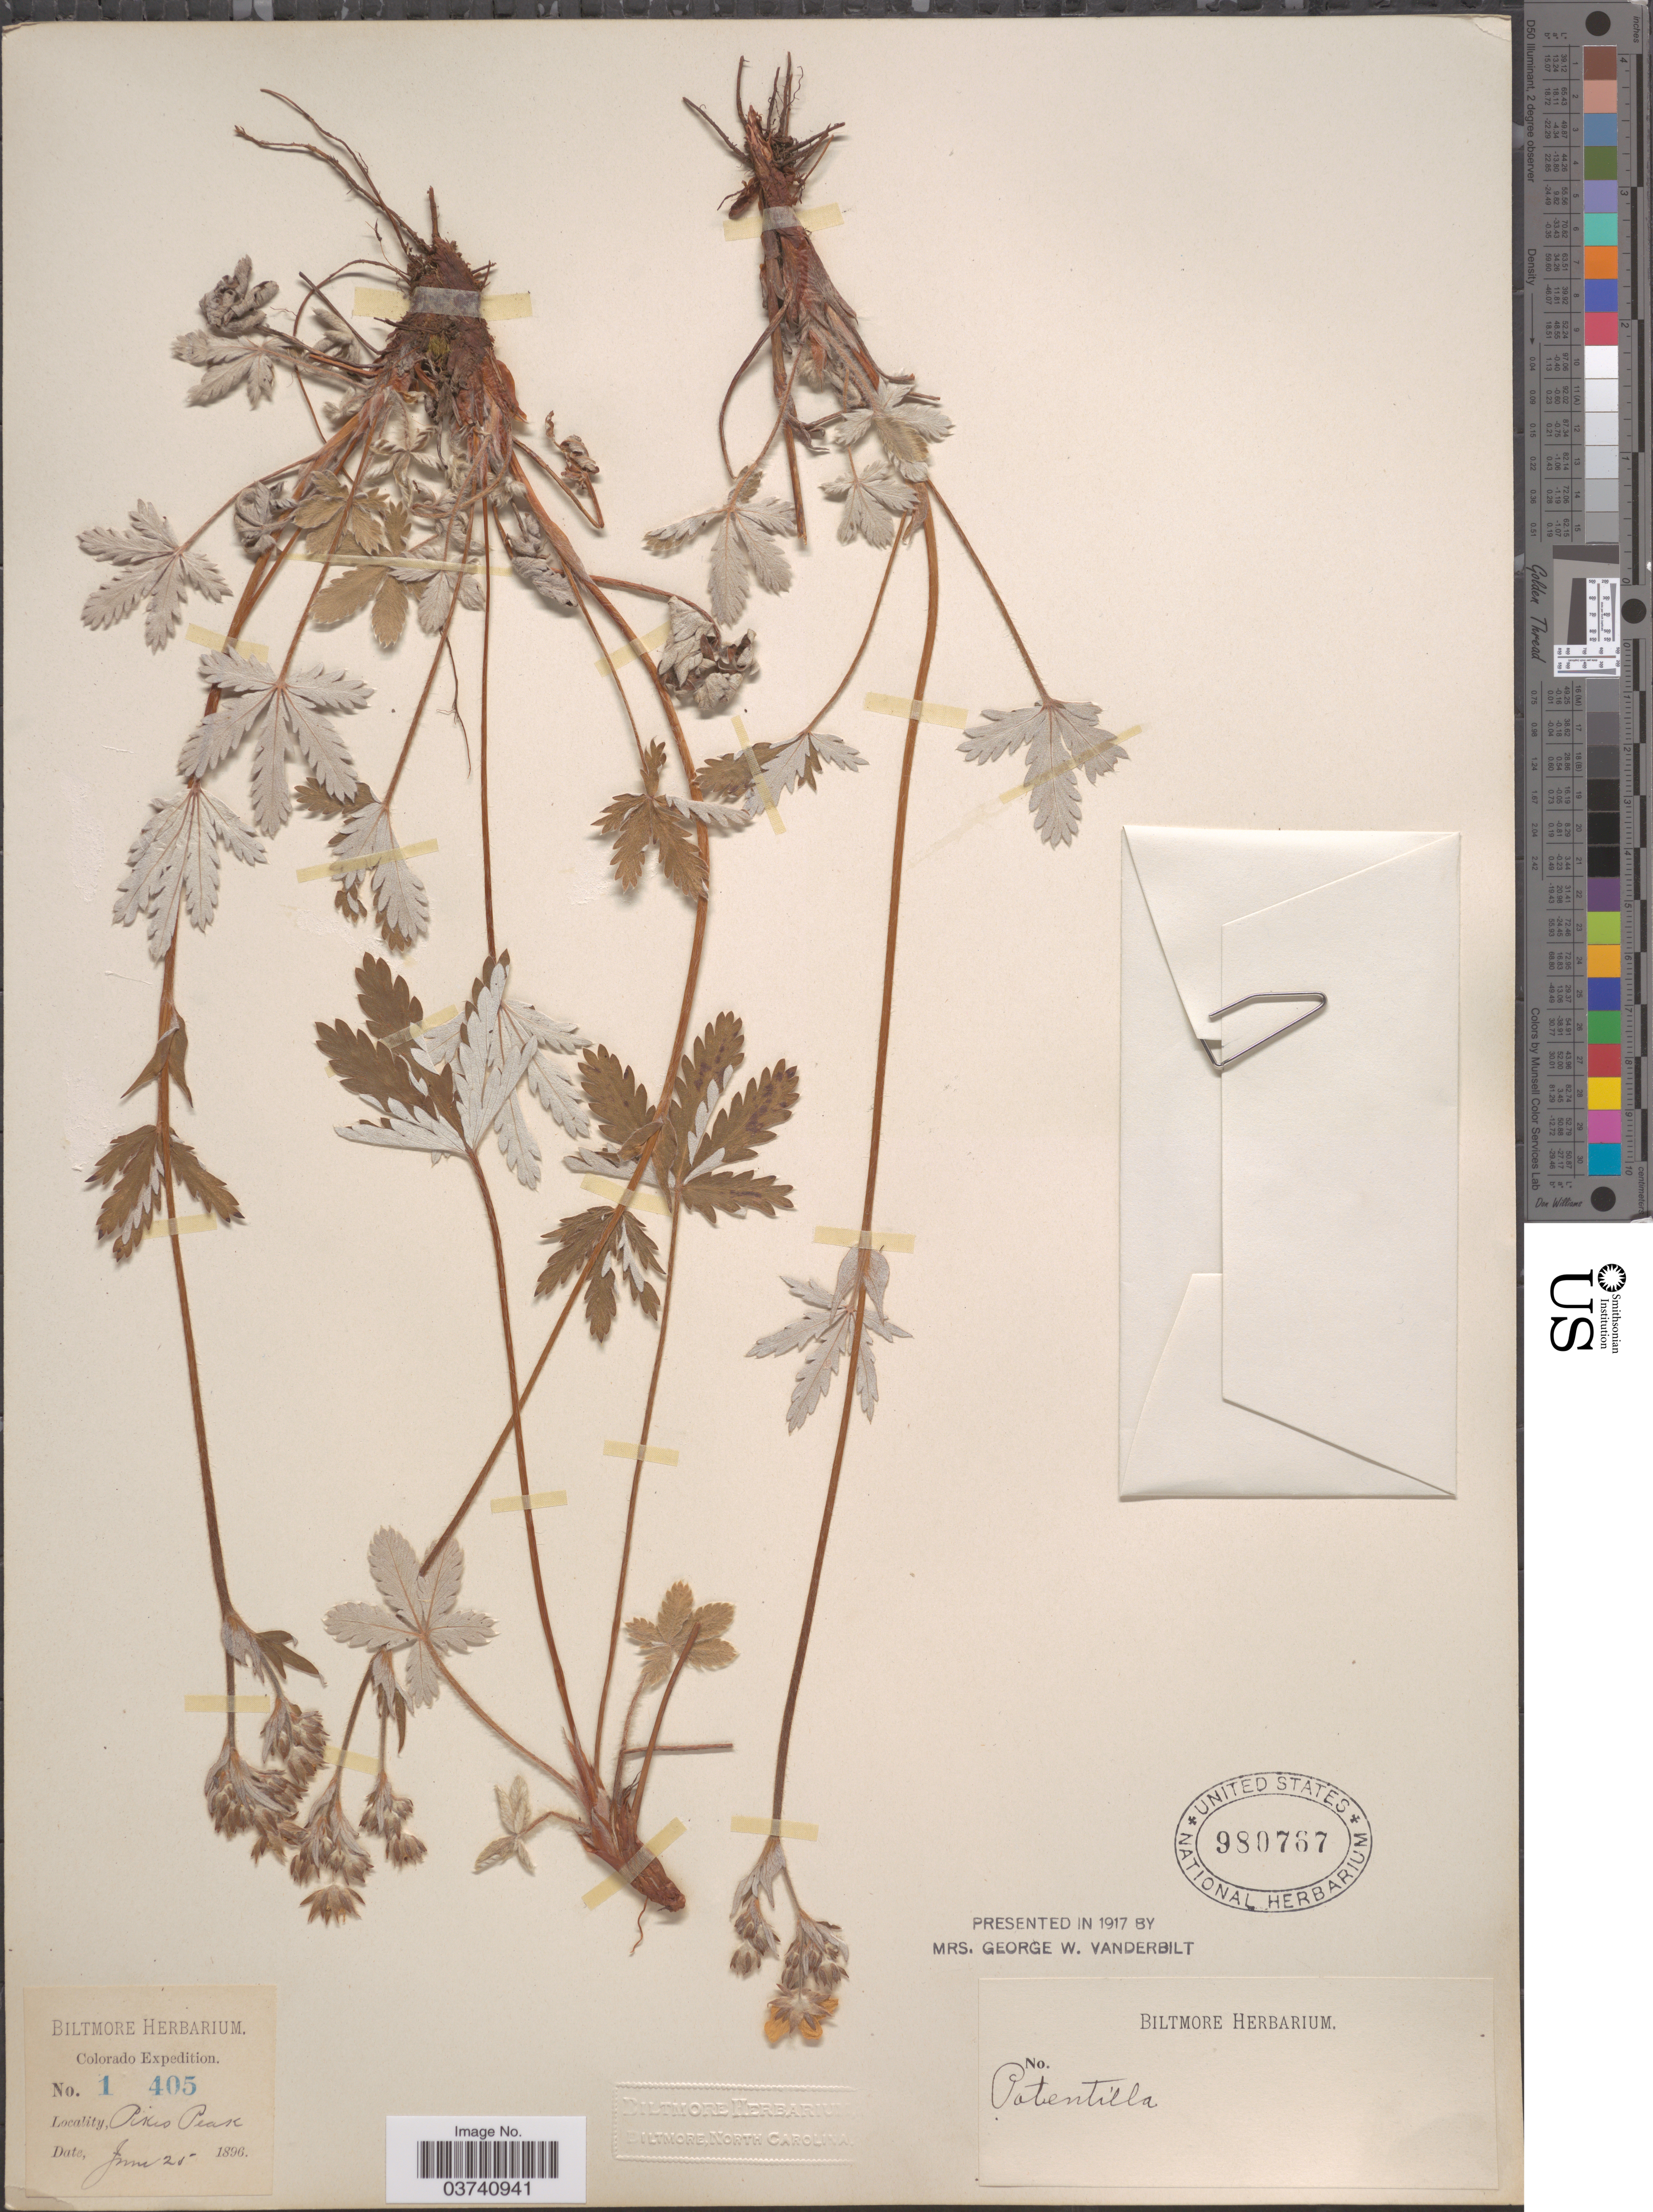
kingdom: Plantae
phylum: Tracheophyta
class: Magnoliopsida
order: Rosales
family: Rosaceae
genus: Potentilla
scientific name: Potentilla pulcherrima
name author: Lehm.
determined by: Strong, Mark T., (BOT), Smithsonian Institution - National Museum of Natural History (UNITED STATES)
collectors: ex herb. Biltmore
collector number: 1405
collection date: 1896-06-25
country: United States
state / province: Colorado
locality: Pikes Peak.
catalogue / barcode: US 980767